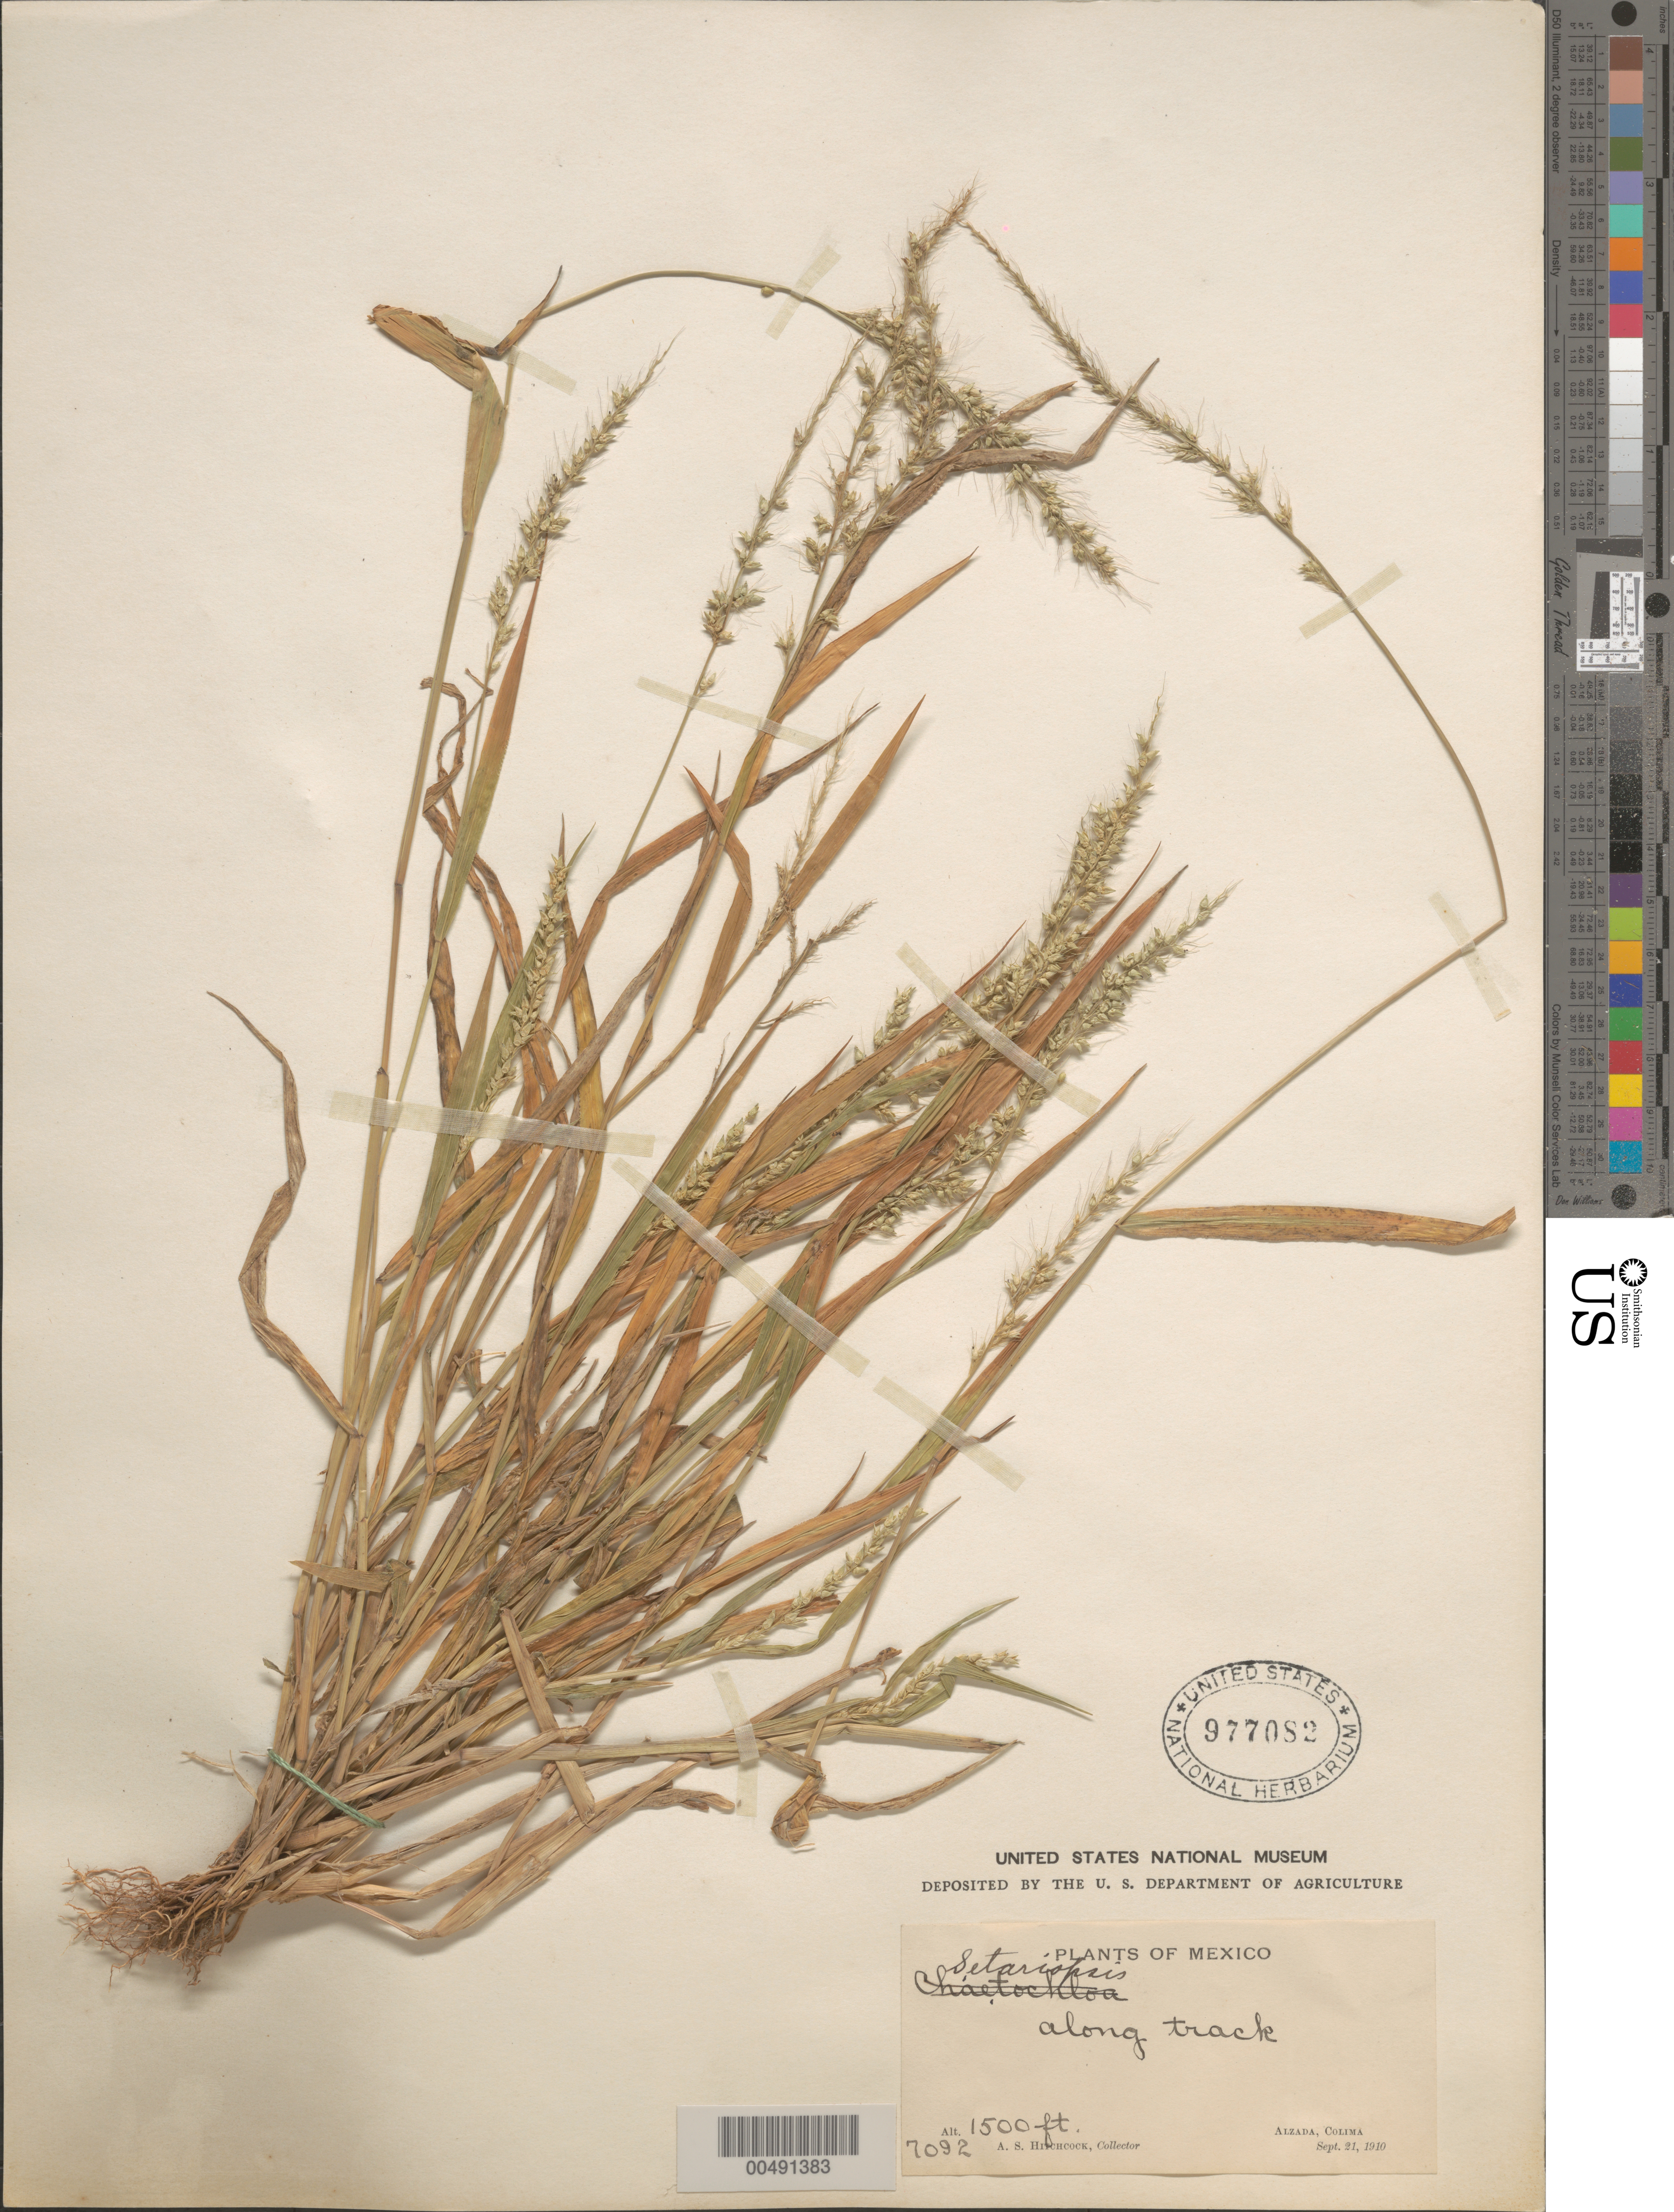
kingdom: Plantae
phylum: Tracheophyta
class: Liliopsida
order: Poales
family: Poaceae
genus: Setariopsis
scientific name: Setariopsis auriculata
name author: (E. Fourn.) Scribn.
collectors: A. S. Hitchcock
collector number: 7092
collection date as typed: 21 Sep 1910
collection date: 1910-09-21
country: Mexico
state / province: Colima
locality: Alzada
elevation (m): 457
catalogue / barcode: US 977082